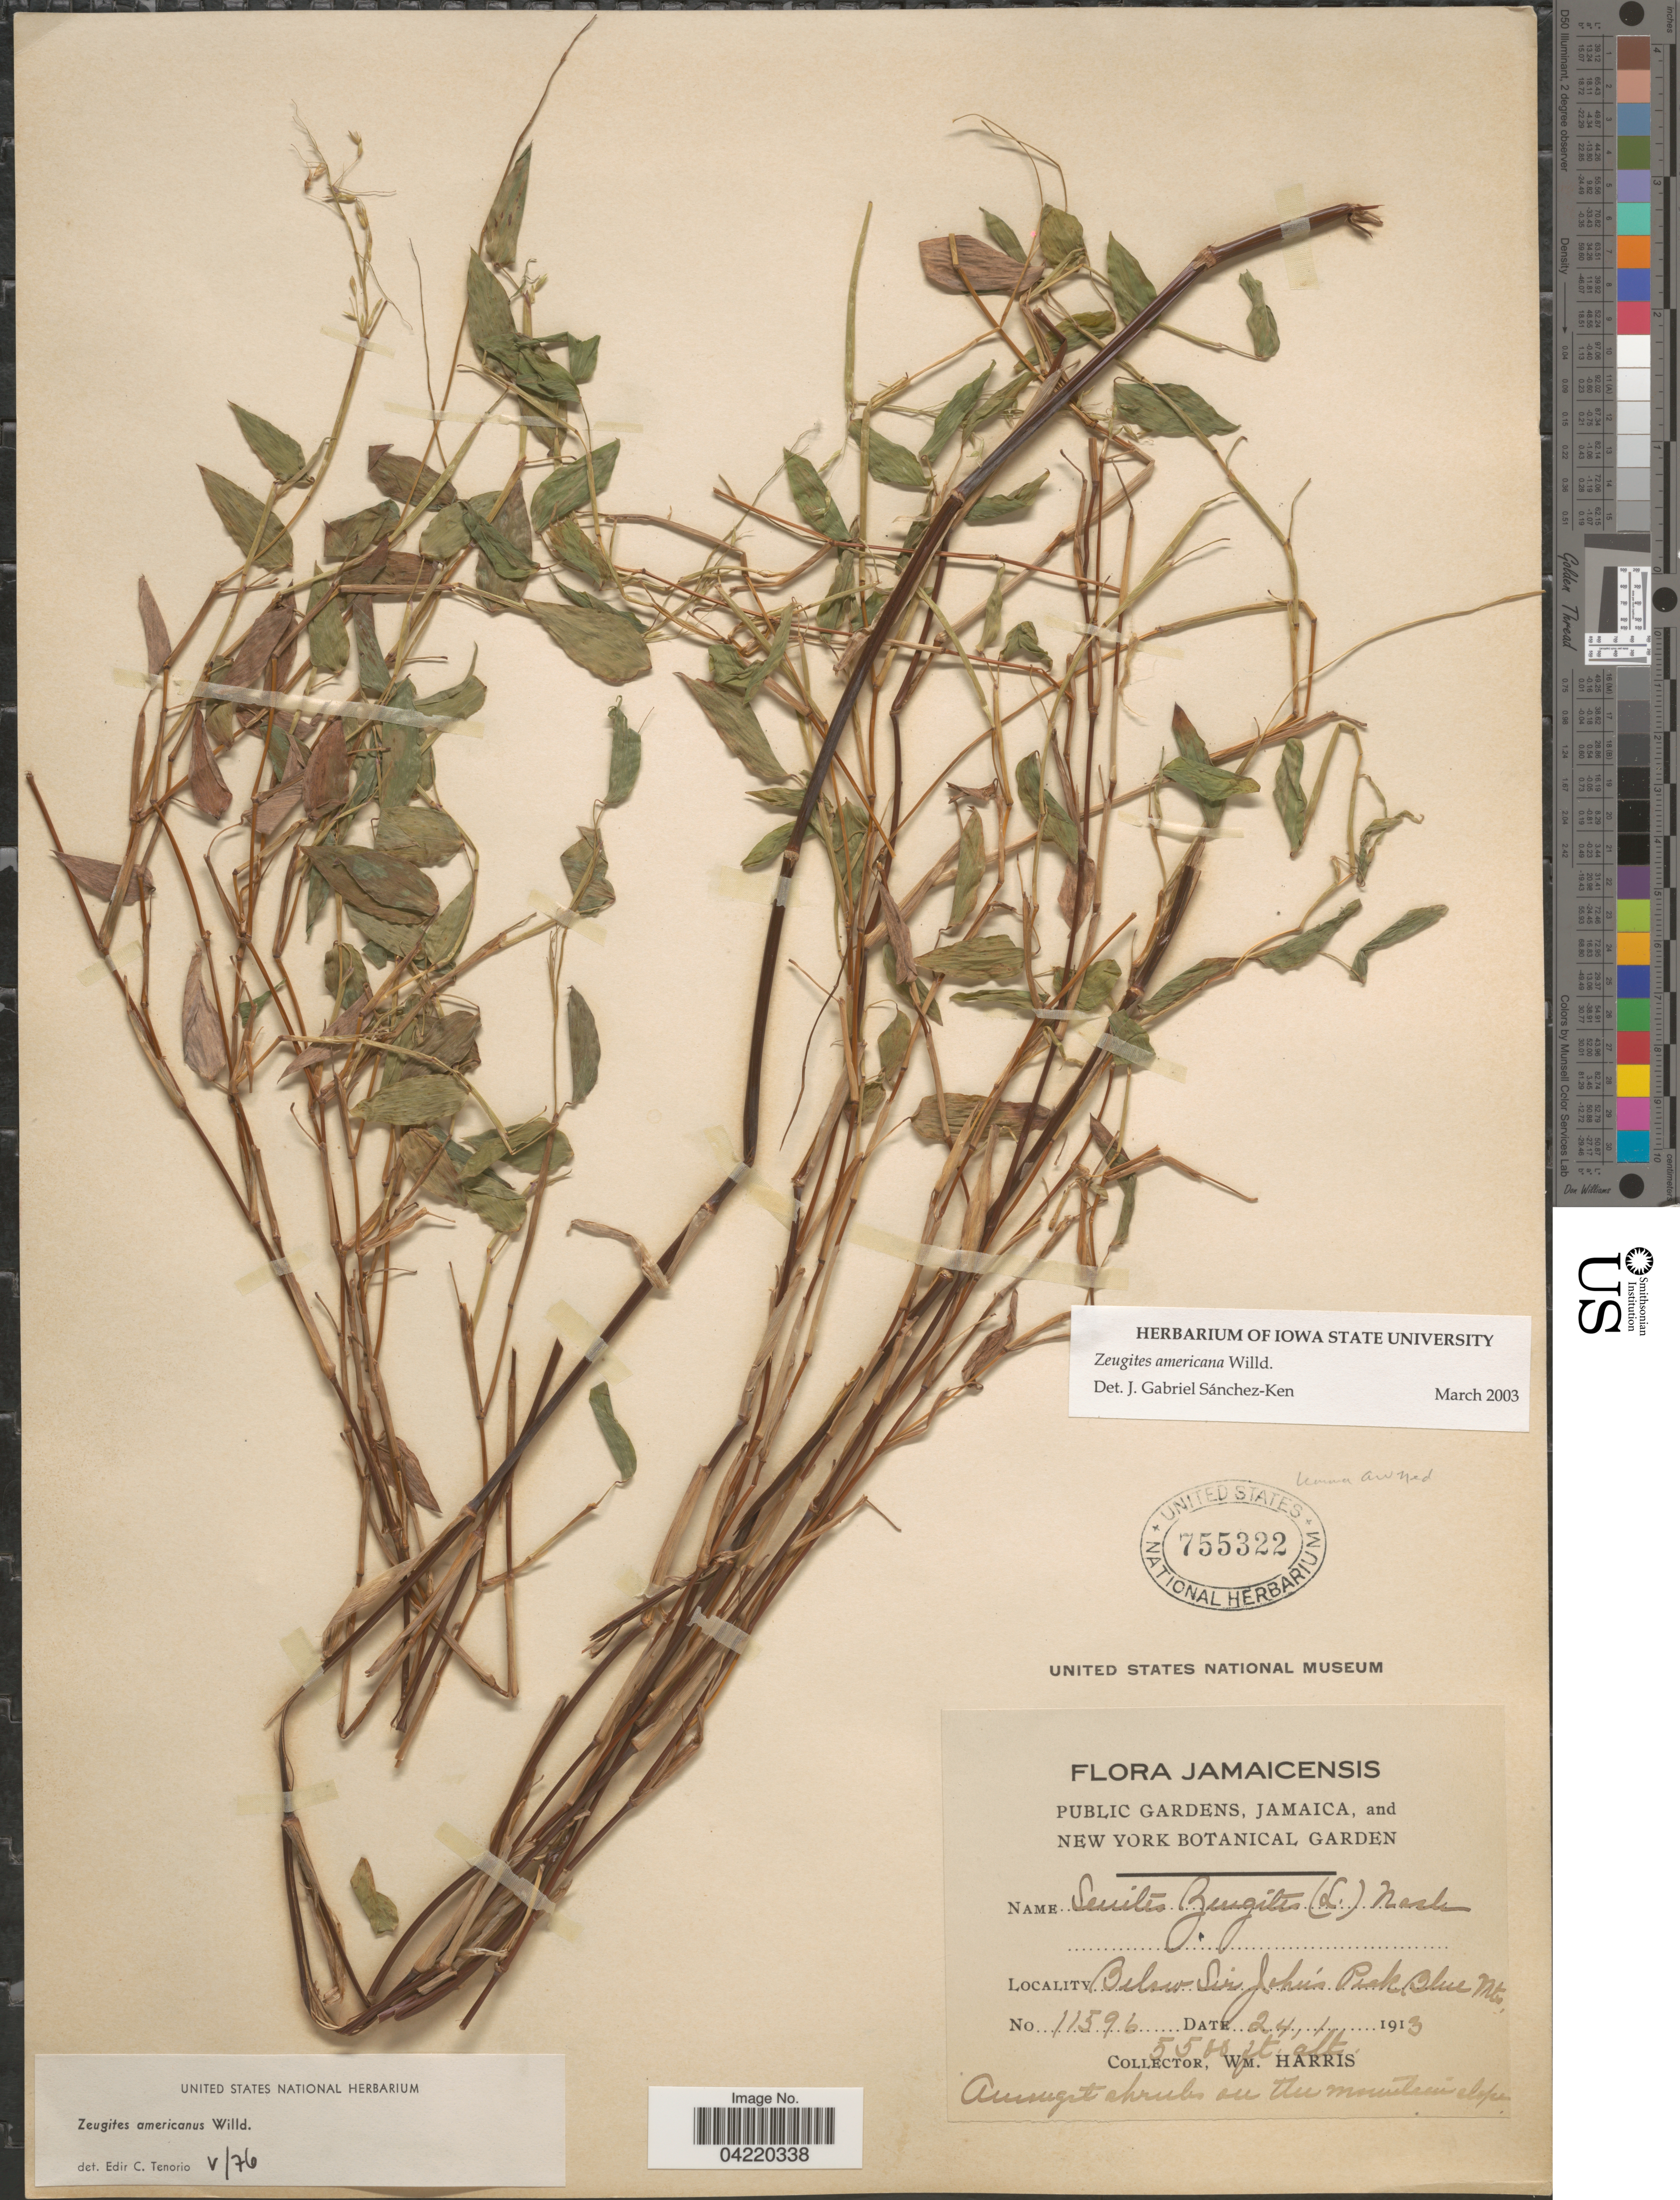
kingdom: Plantae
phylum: Tracheophyta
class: Liliopsida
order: Poales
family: Poaceae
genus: Zeugites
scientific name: Zeugites americanus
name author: Willd.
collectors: W. H. Harris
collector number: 11596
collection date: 1913-01-24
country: Jamaica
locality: Below Sir John's Peak, Blue Mts.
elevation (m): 1676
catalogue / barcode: US 755322